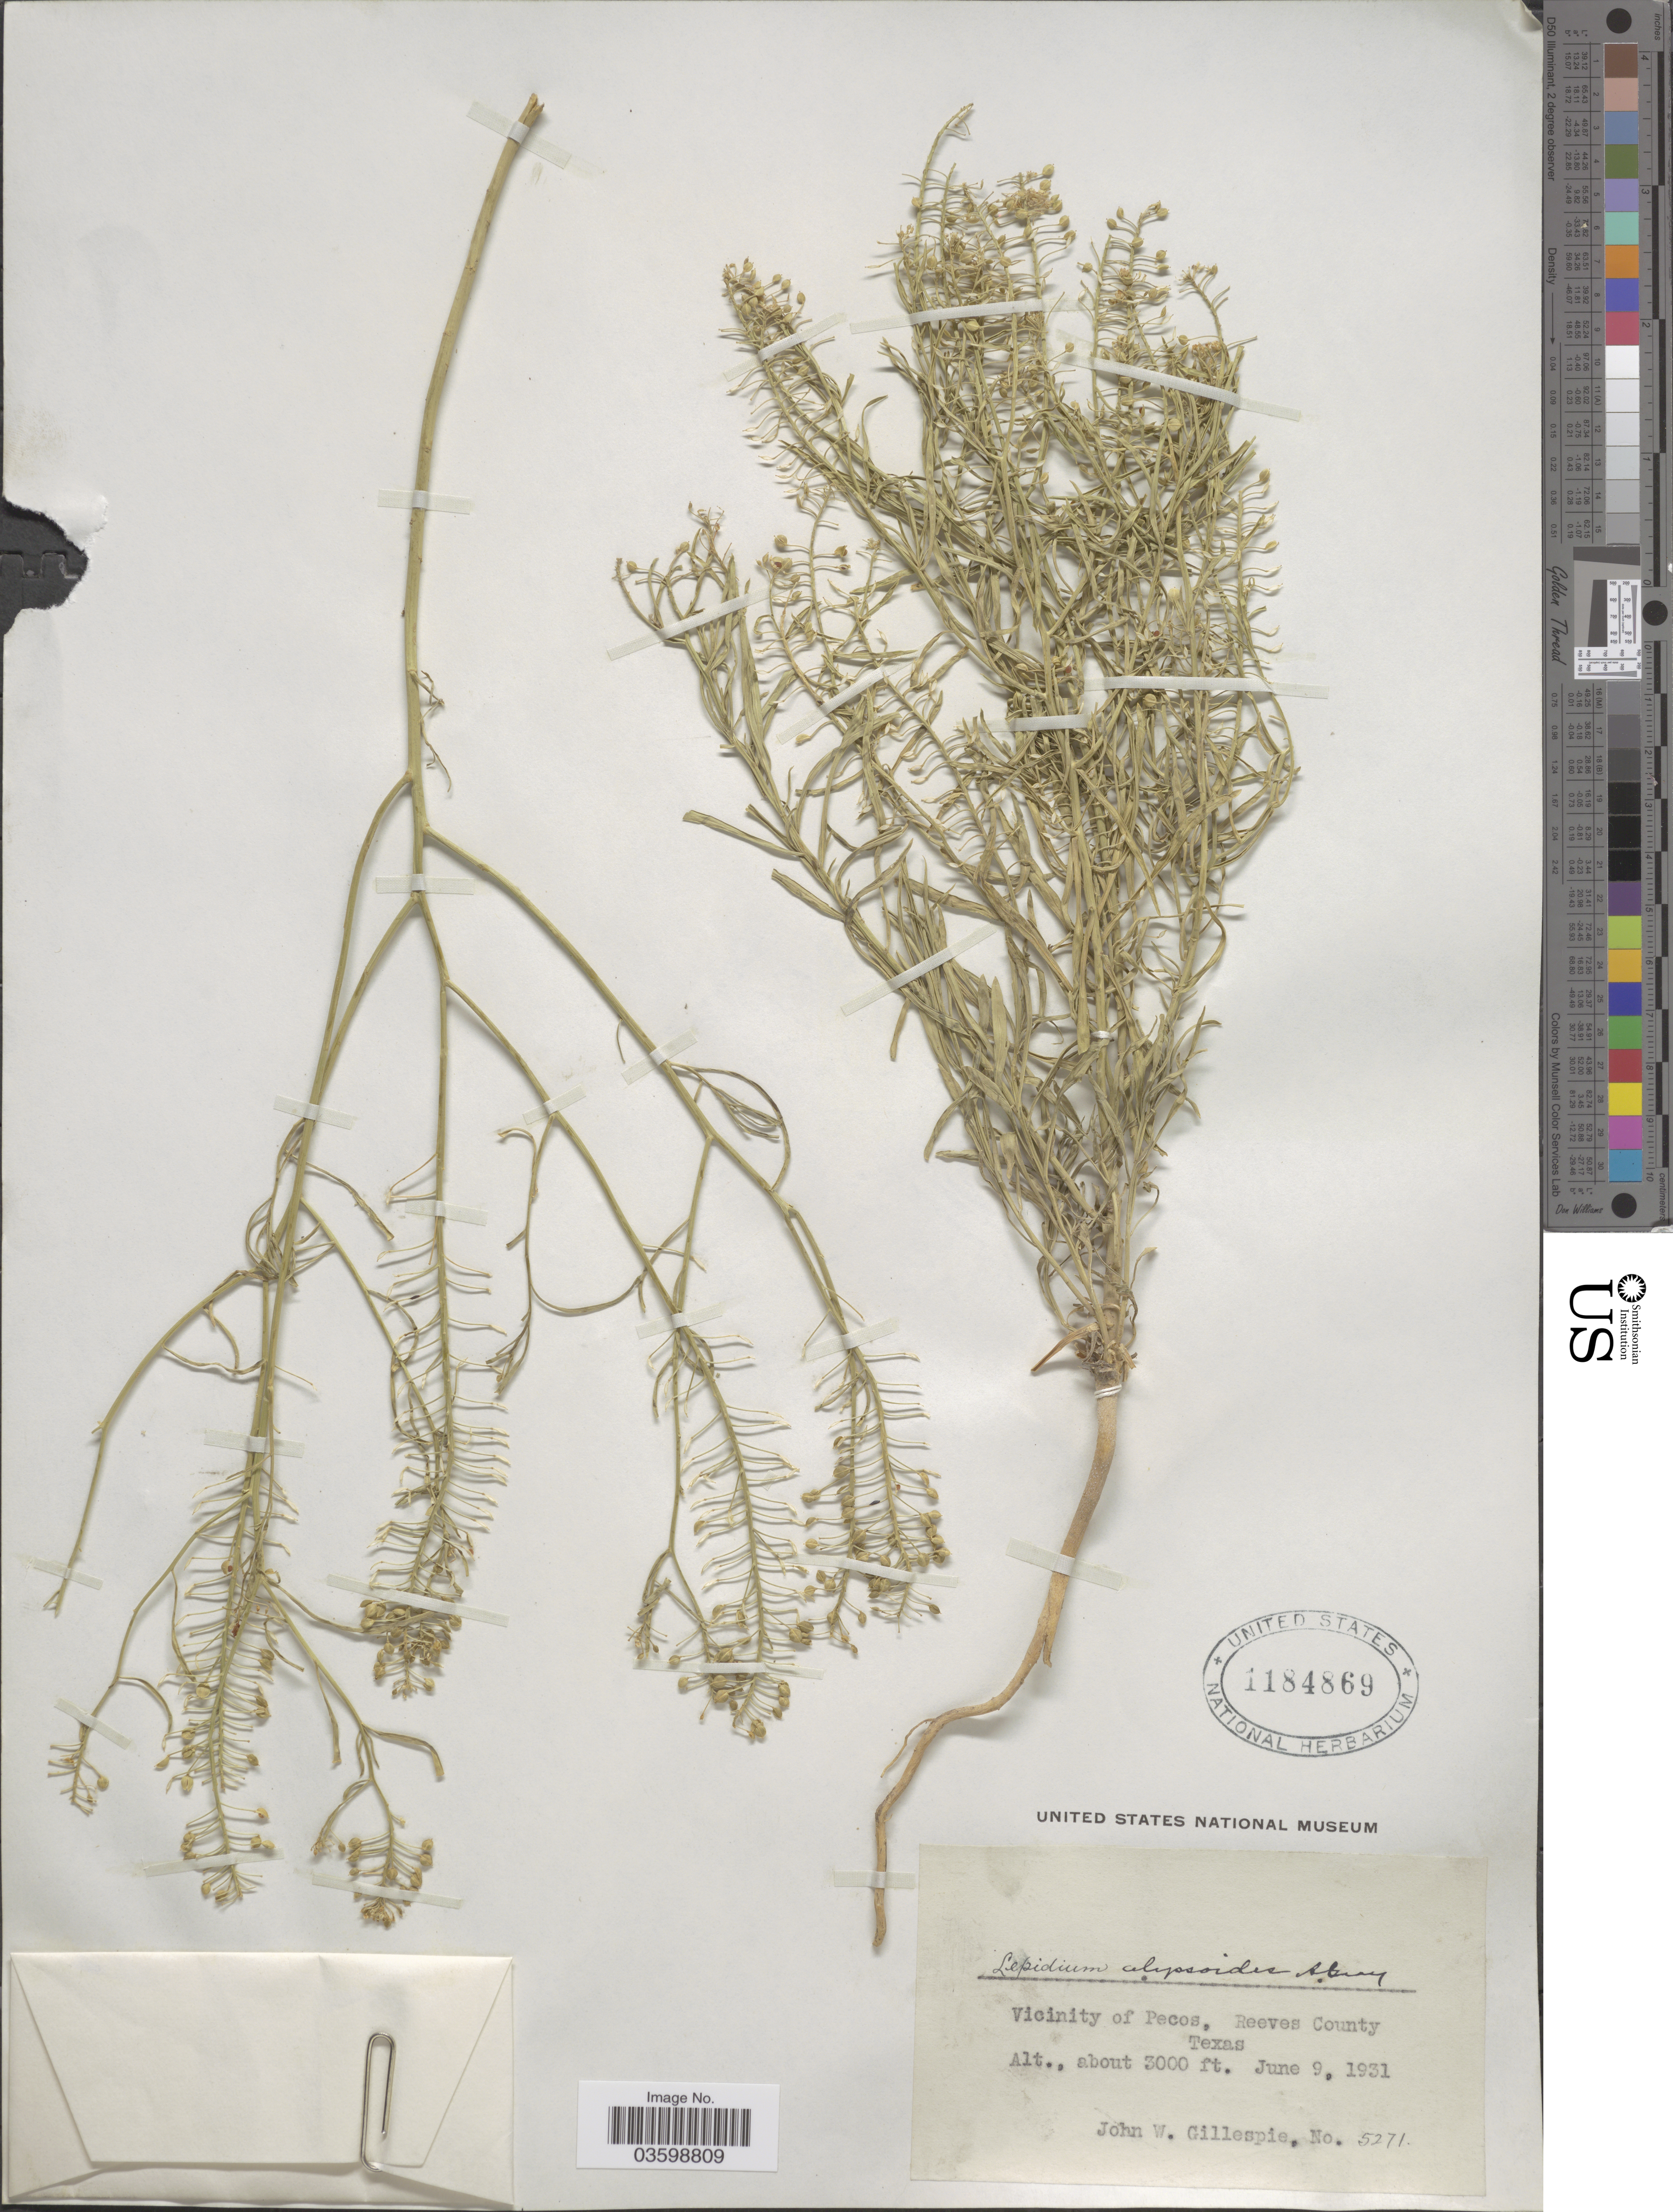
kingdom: Plantae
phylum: Tracheophyta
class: Magnoliopsida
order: Brassicales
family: Brassicaceae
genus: Lepidium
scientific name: Lepidium montanum var. alyssoides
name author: (A. Gray) M.E. Jones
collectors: J. W. Gillespie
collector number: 5271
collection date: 1931-06-09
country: United States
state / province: Texas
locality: Vicinity of Pecos, Reeves County.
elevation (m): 914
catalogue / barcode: US 1184869